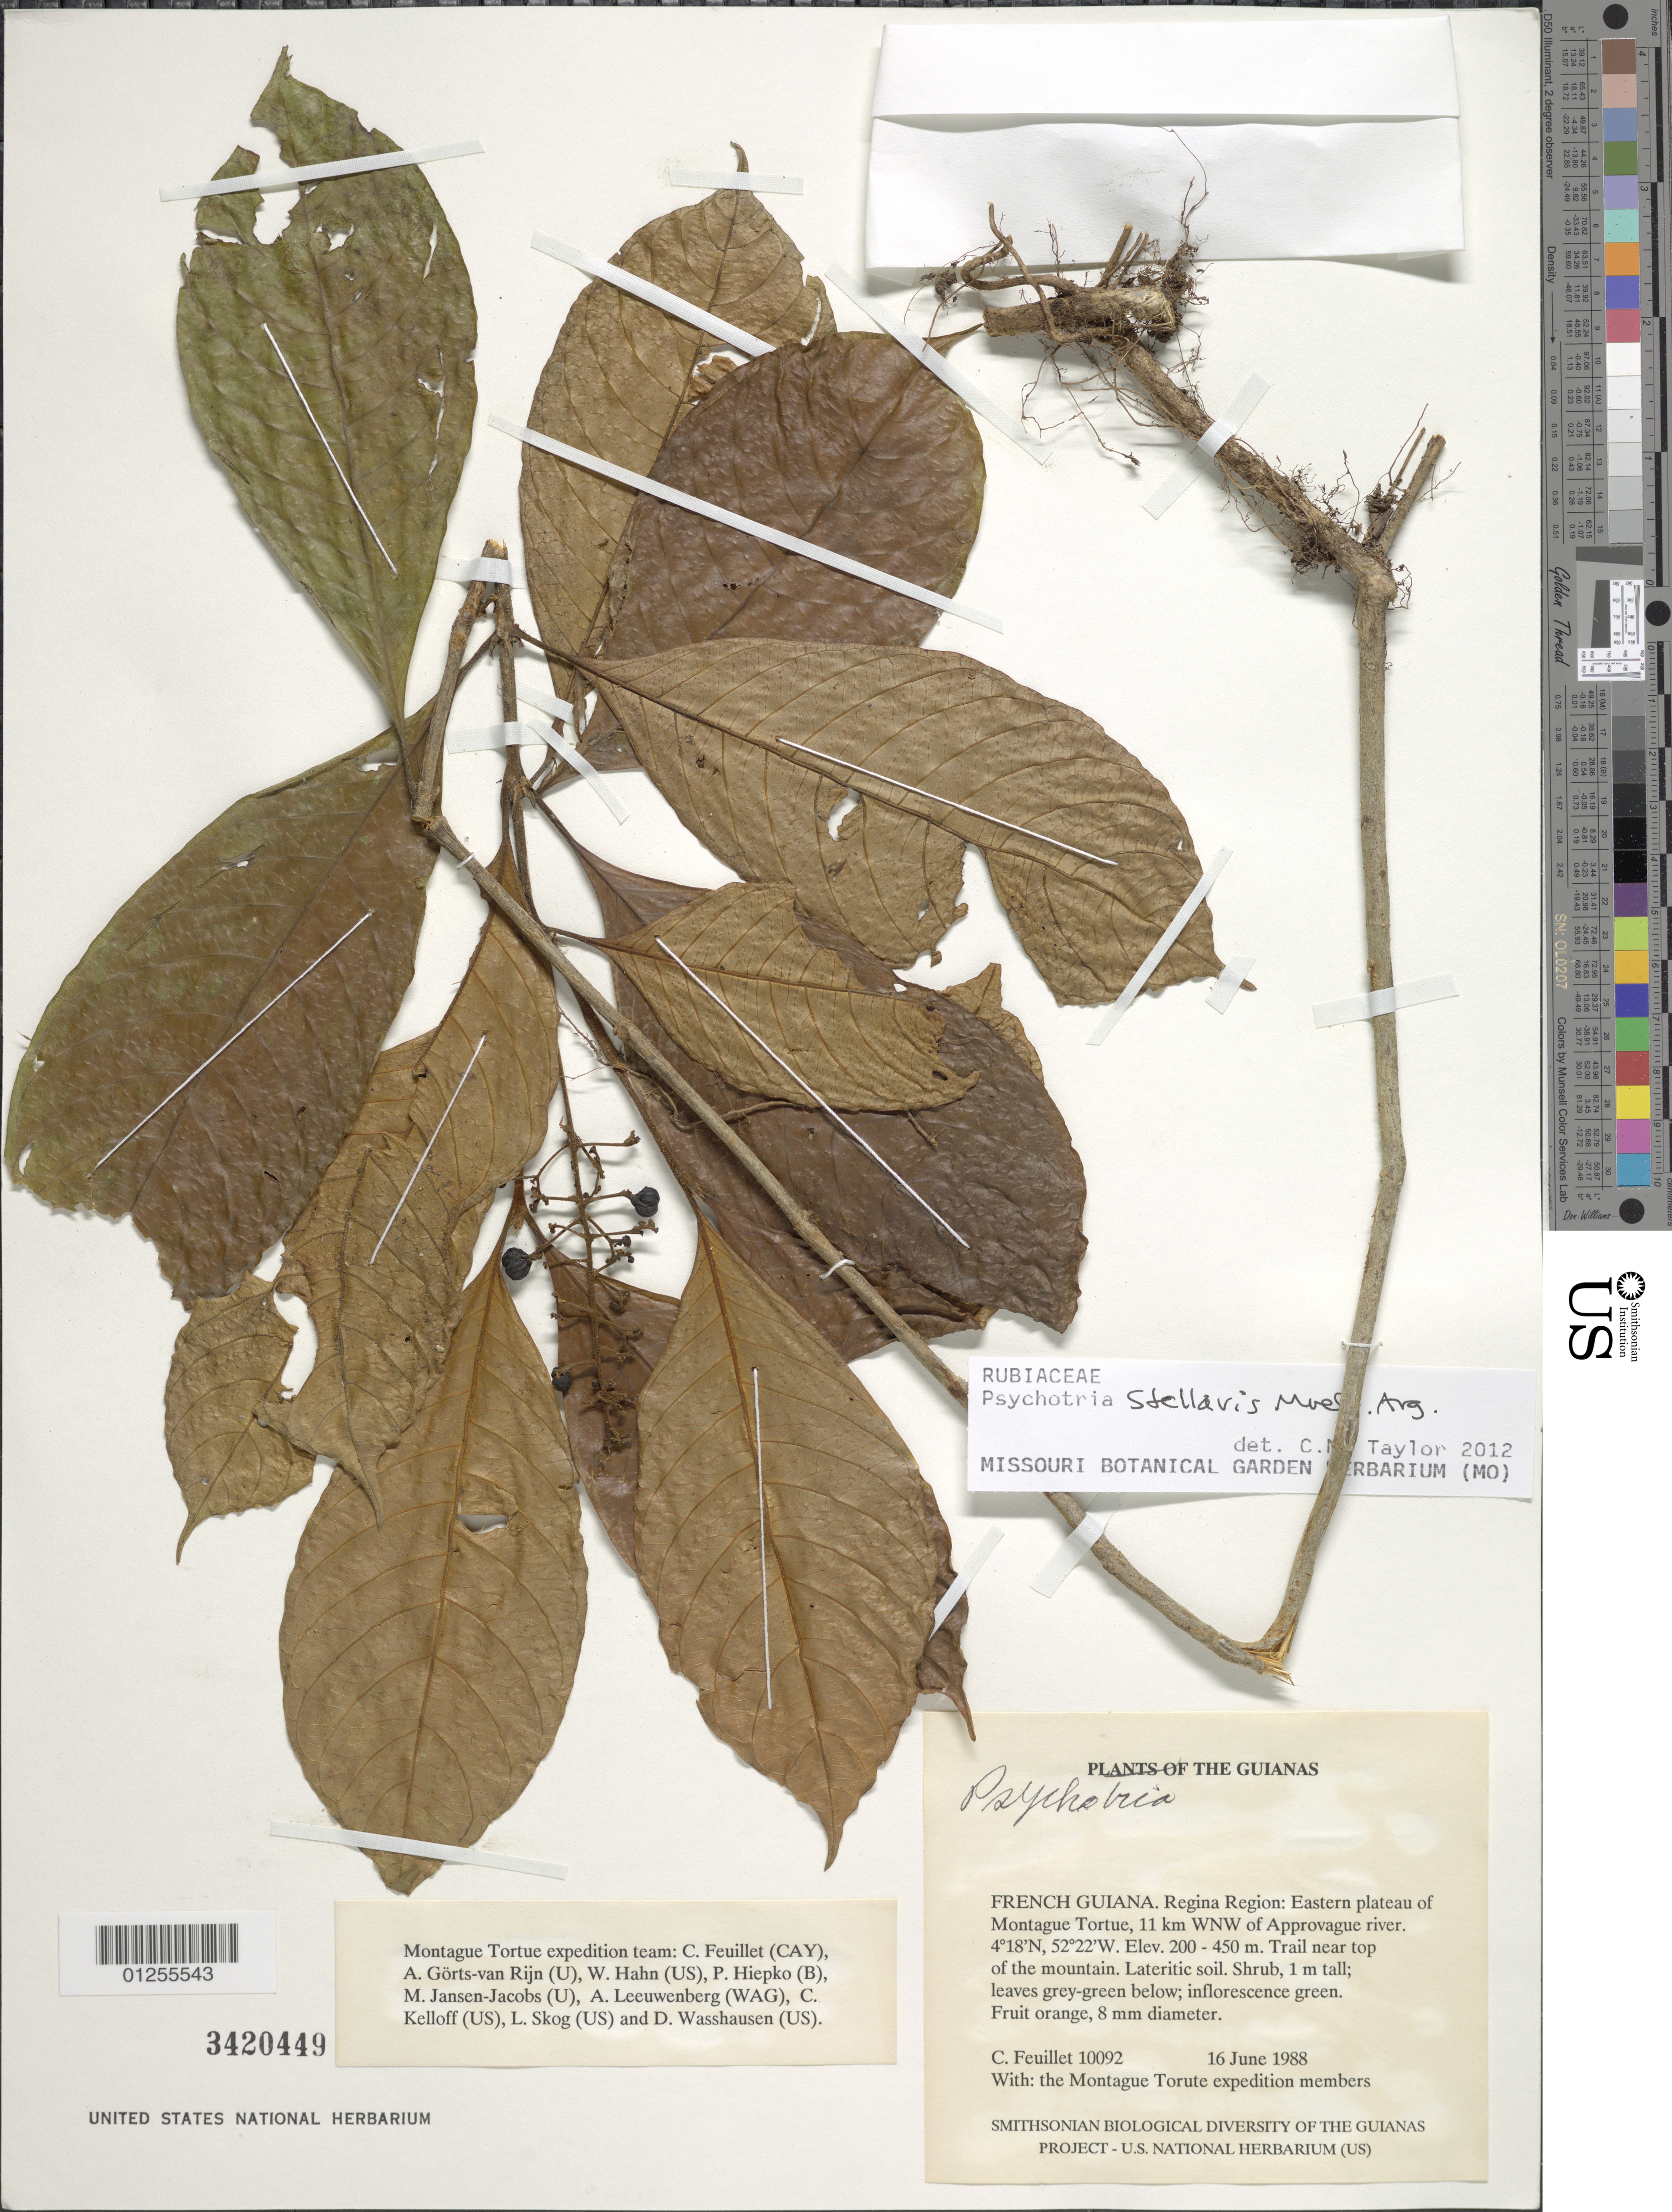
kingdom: Plantae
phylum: Tracheophyta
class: Magnoliopsida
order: Gentianales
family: Rubiaceae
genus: Psychotria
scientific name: Psychotria stellaris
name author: Müll. Arg.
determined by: Taylor, Charlotte M.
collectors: C. Feuillet & Montagne Torte Exped. members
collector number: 10092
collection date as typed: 16 June 1988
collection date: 1988-06-16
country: French Guiana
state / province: Cayenne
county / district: Regina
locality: Eastern plateau of Montagne Tortue, 11 km WNW of Approuague river. Trail near top of the mountain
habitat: Lateritic soil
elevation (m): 200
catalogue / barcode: US 3420449